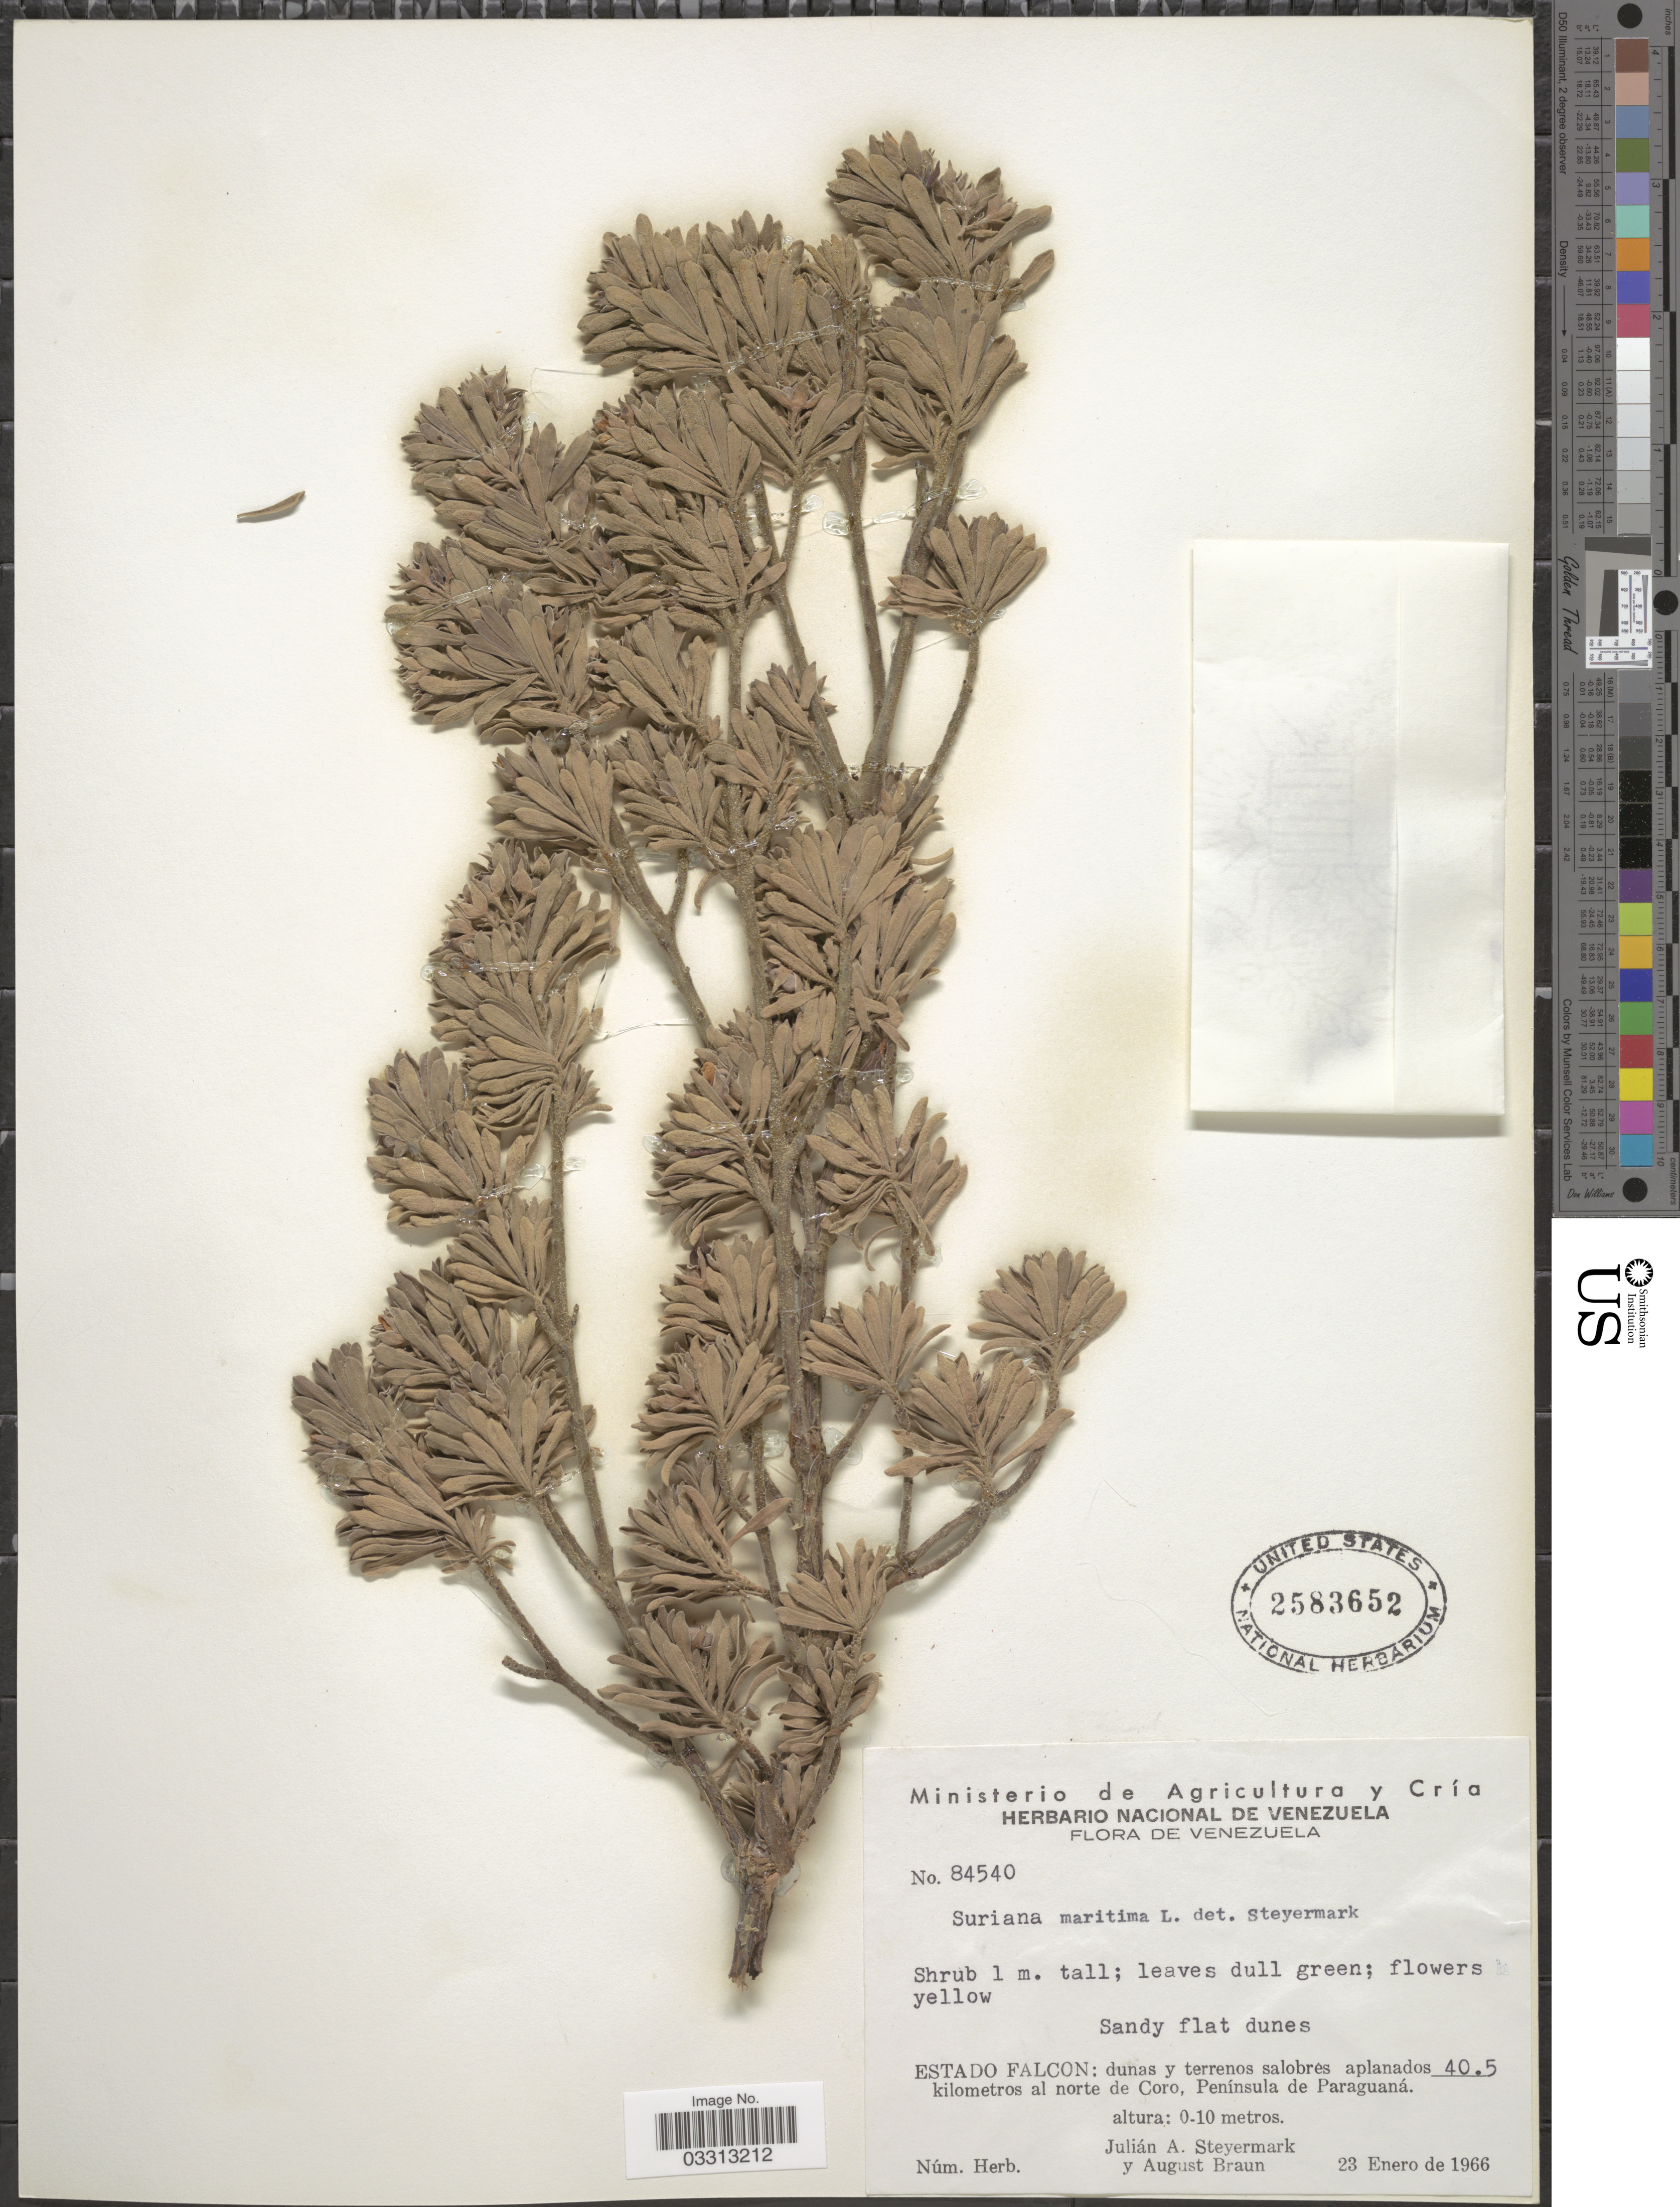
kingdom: Plantae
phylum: Tracheophyta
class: Magnoliopsida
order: Fabales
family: Surianaceae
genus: Suriana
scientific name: Suriana maritima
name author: L.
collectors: J. Steyermark & A. Braun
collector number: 84540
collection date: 1966-01-23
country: Venezuela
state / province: Falcón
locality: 40.5 kilometros al norte de Coro, Península de Paraguaná.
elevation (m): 0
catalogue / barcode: US 2583652